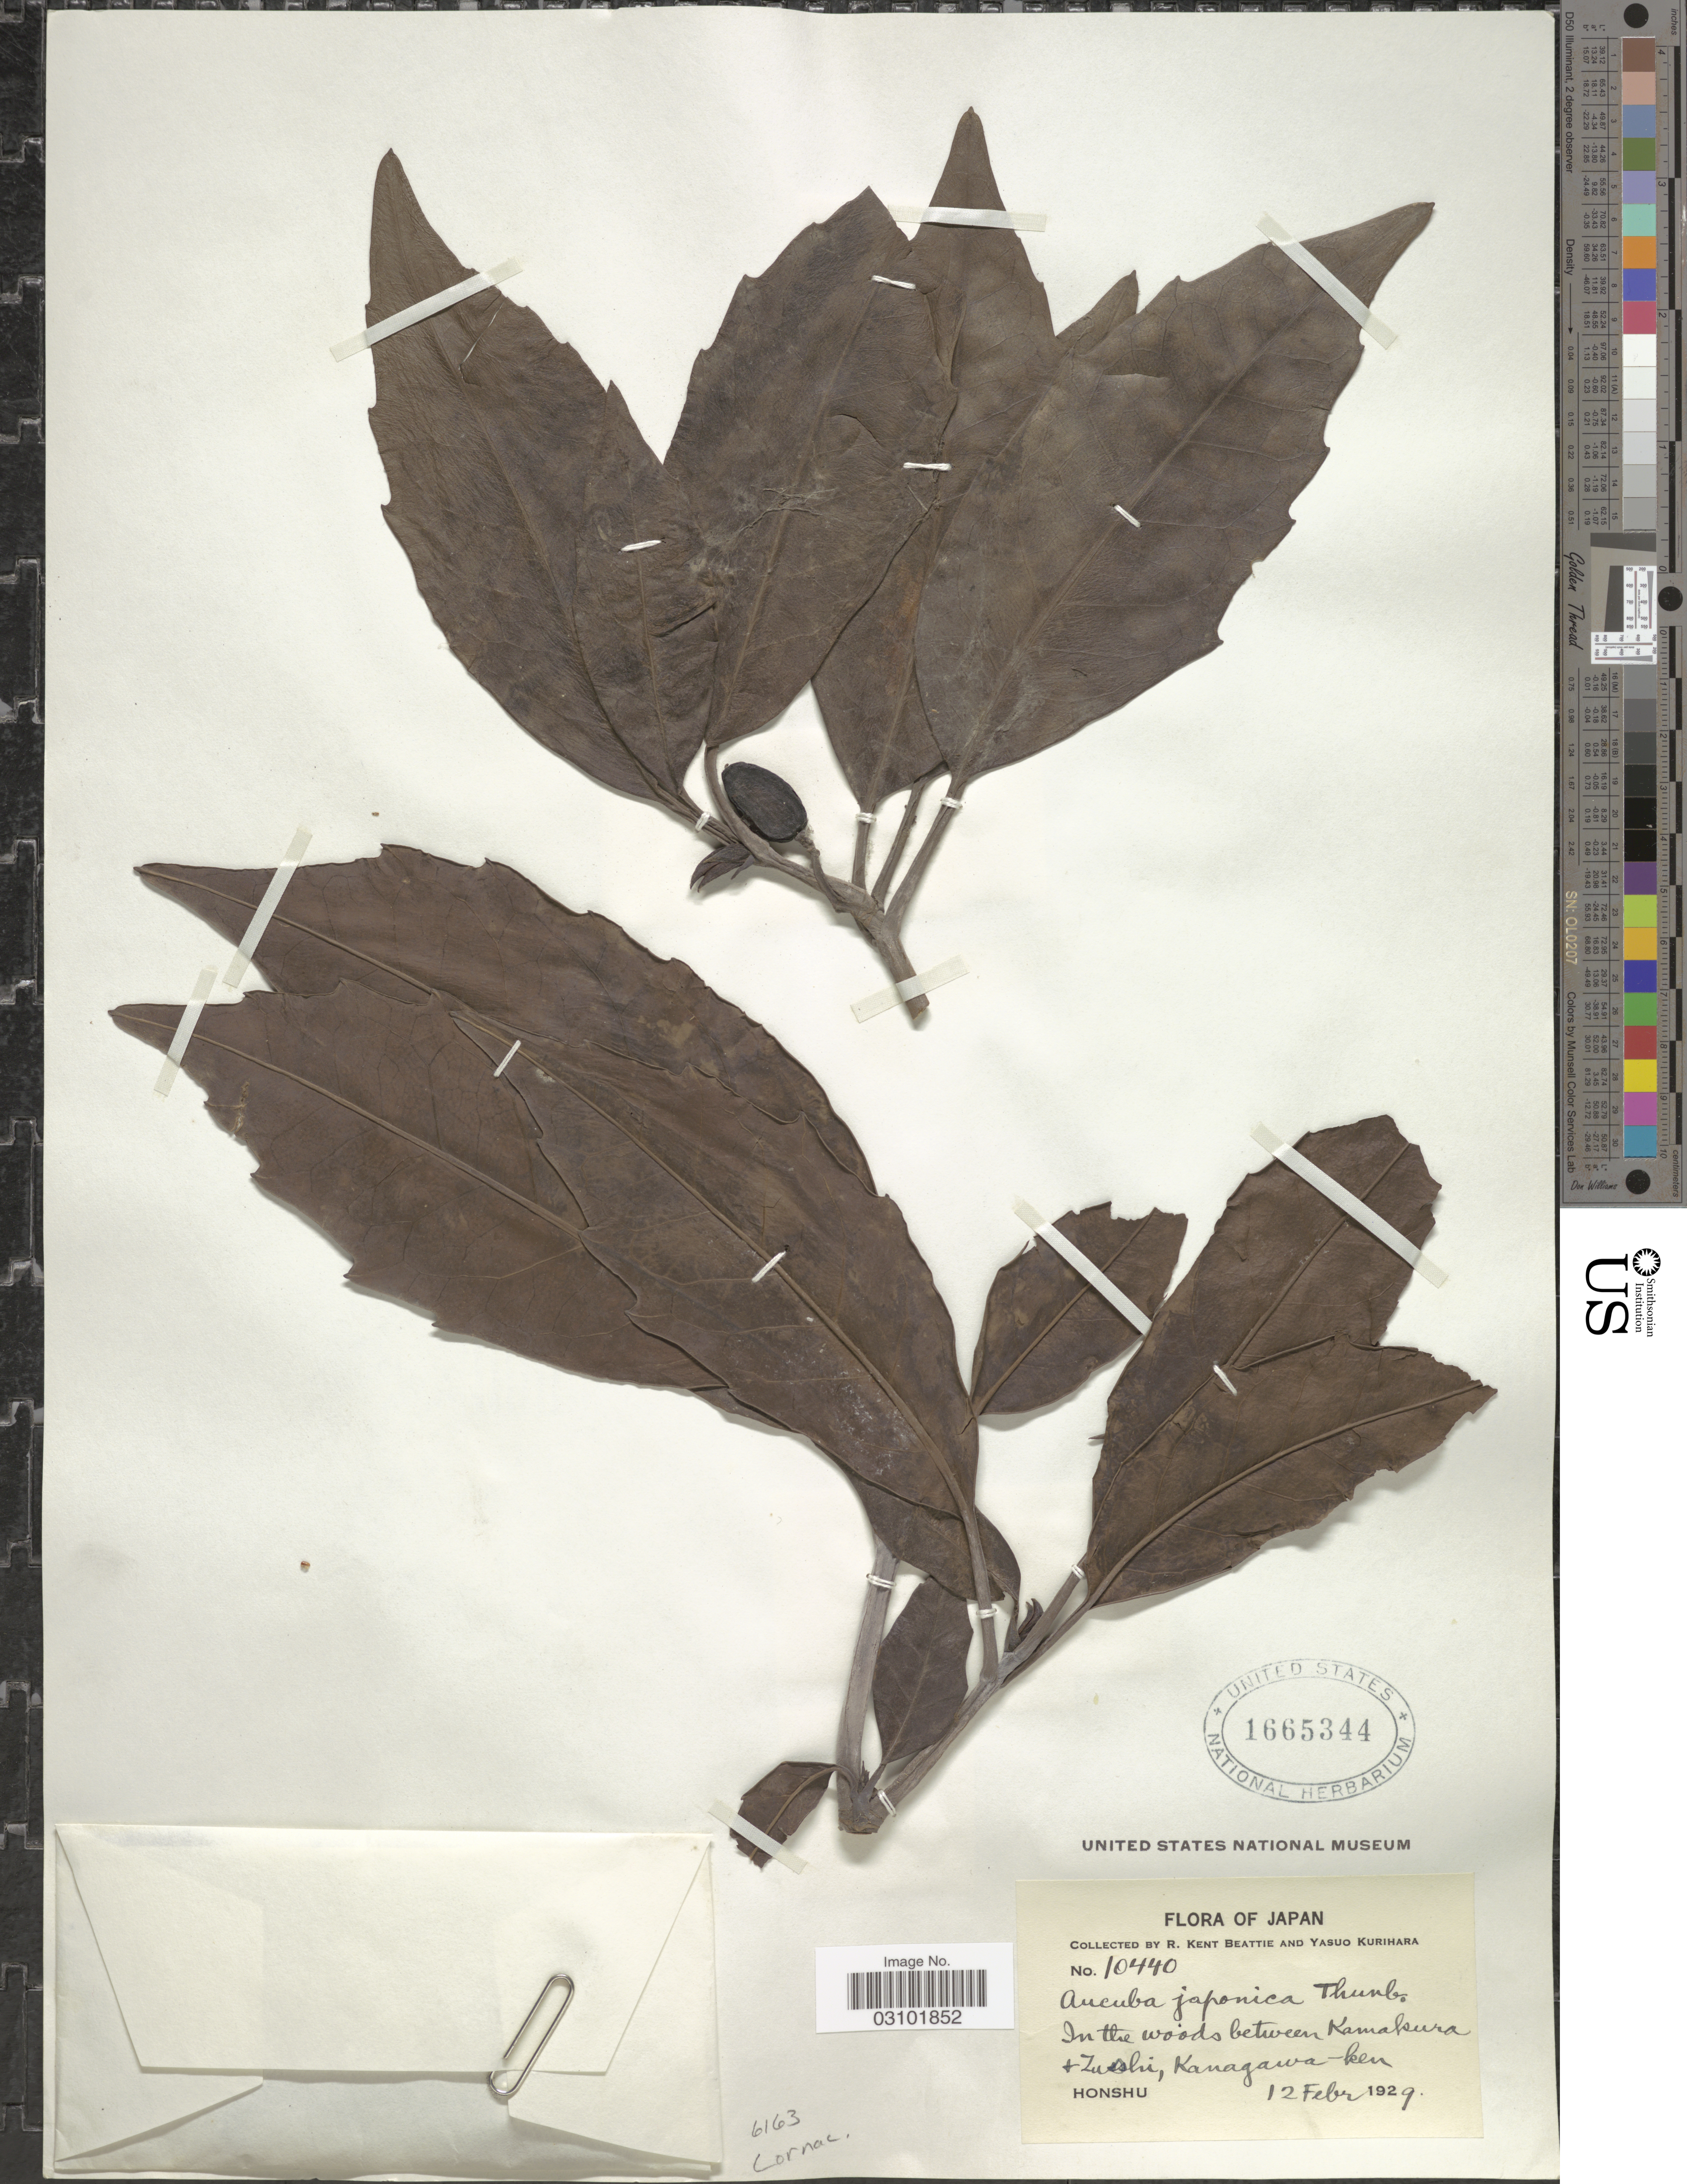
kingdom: Plantae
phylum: Tracheophyta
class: Magnoliopsida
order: Garryales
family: Garryaceae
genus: Aucuba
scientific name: Aucuba japonica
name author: Thunb.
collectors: R. K. Beattie & Y. Kurihara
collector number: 10440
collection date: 1929-02-12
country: Japan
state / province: Kanagawa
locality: In the woods between Kamakura & Zushi, Kanagawa-ken. Honshu.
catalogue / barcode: US 1665344